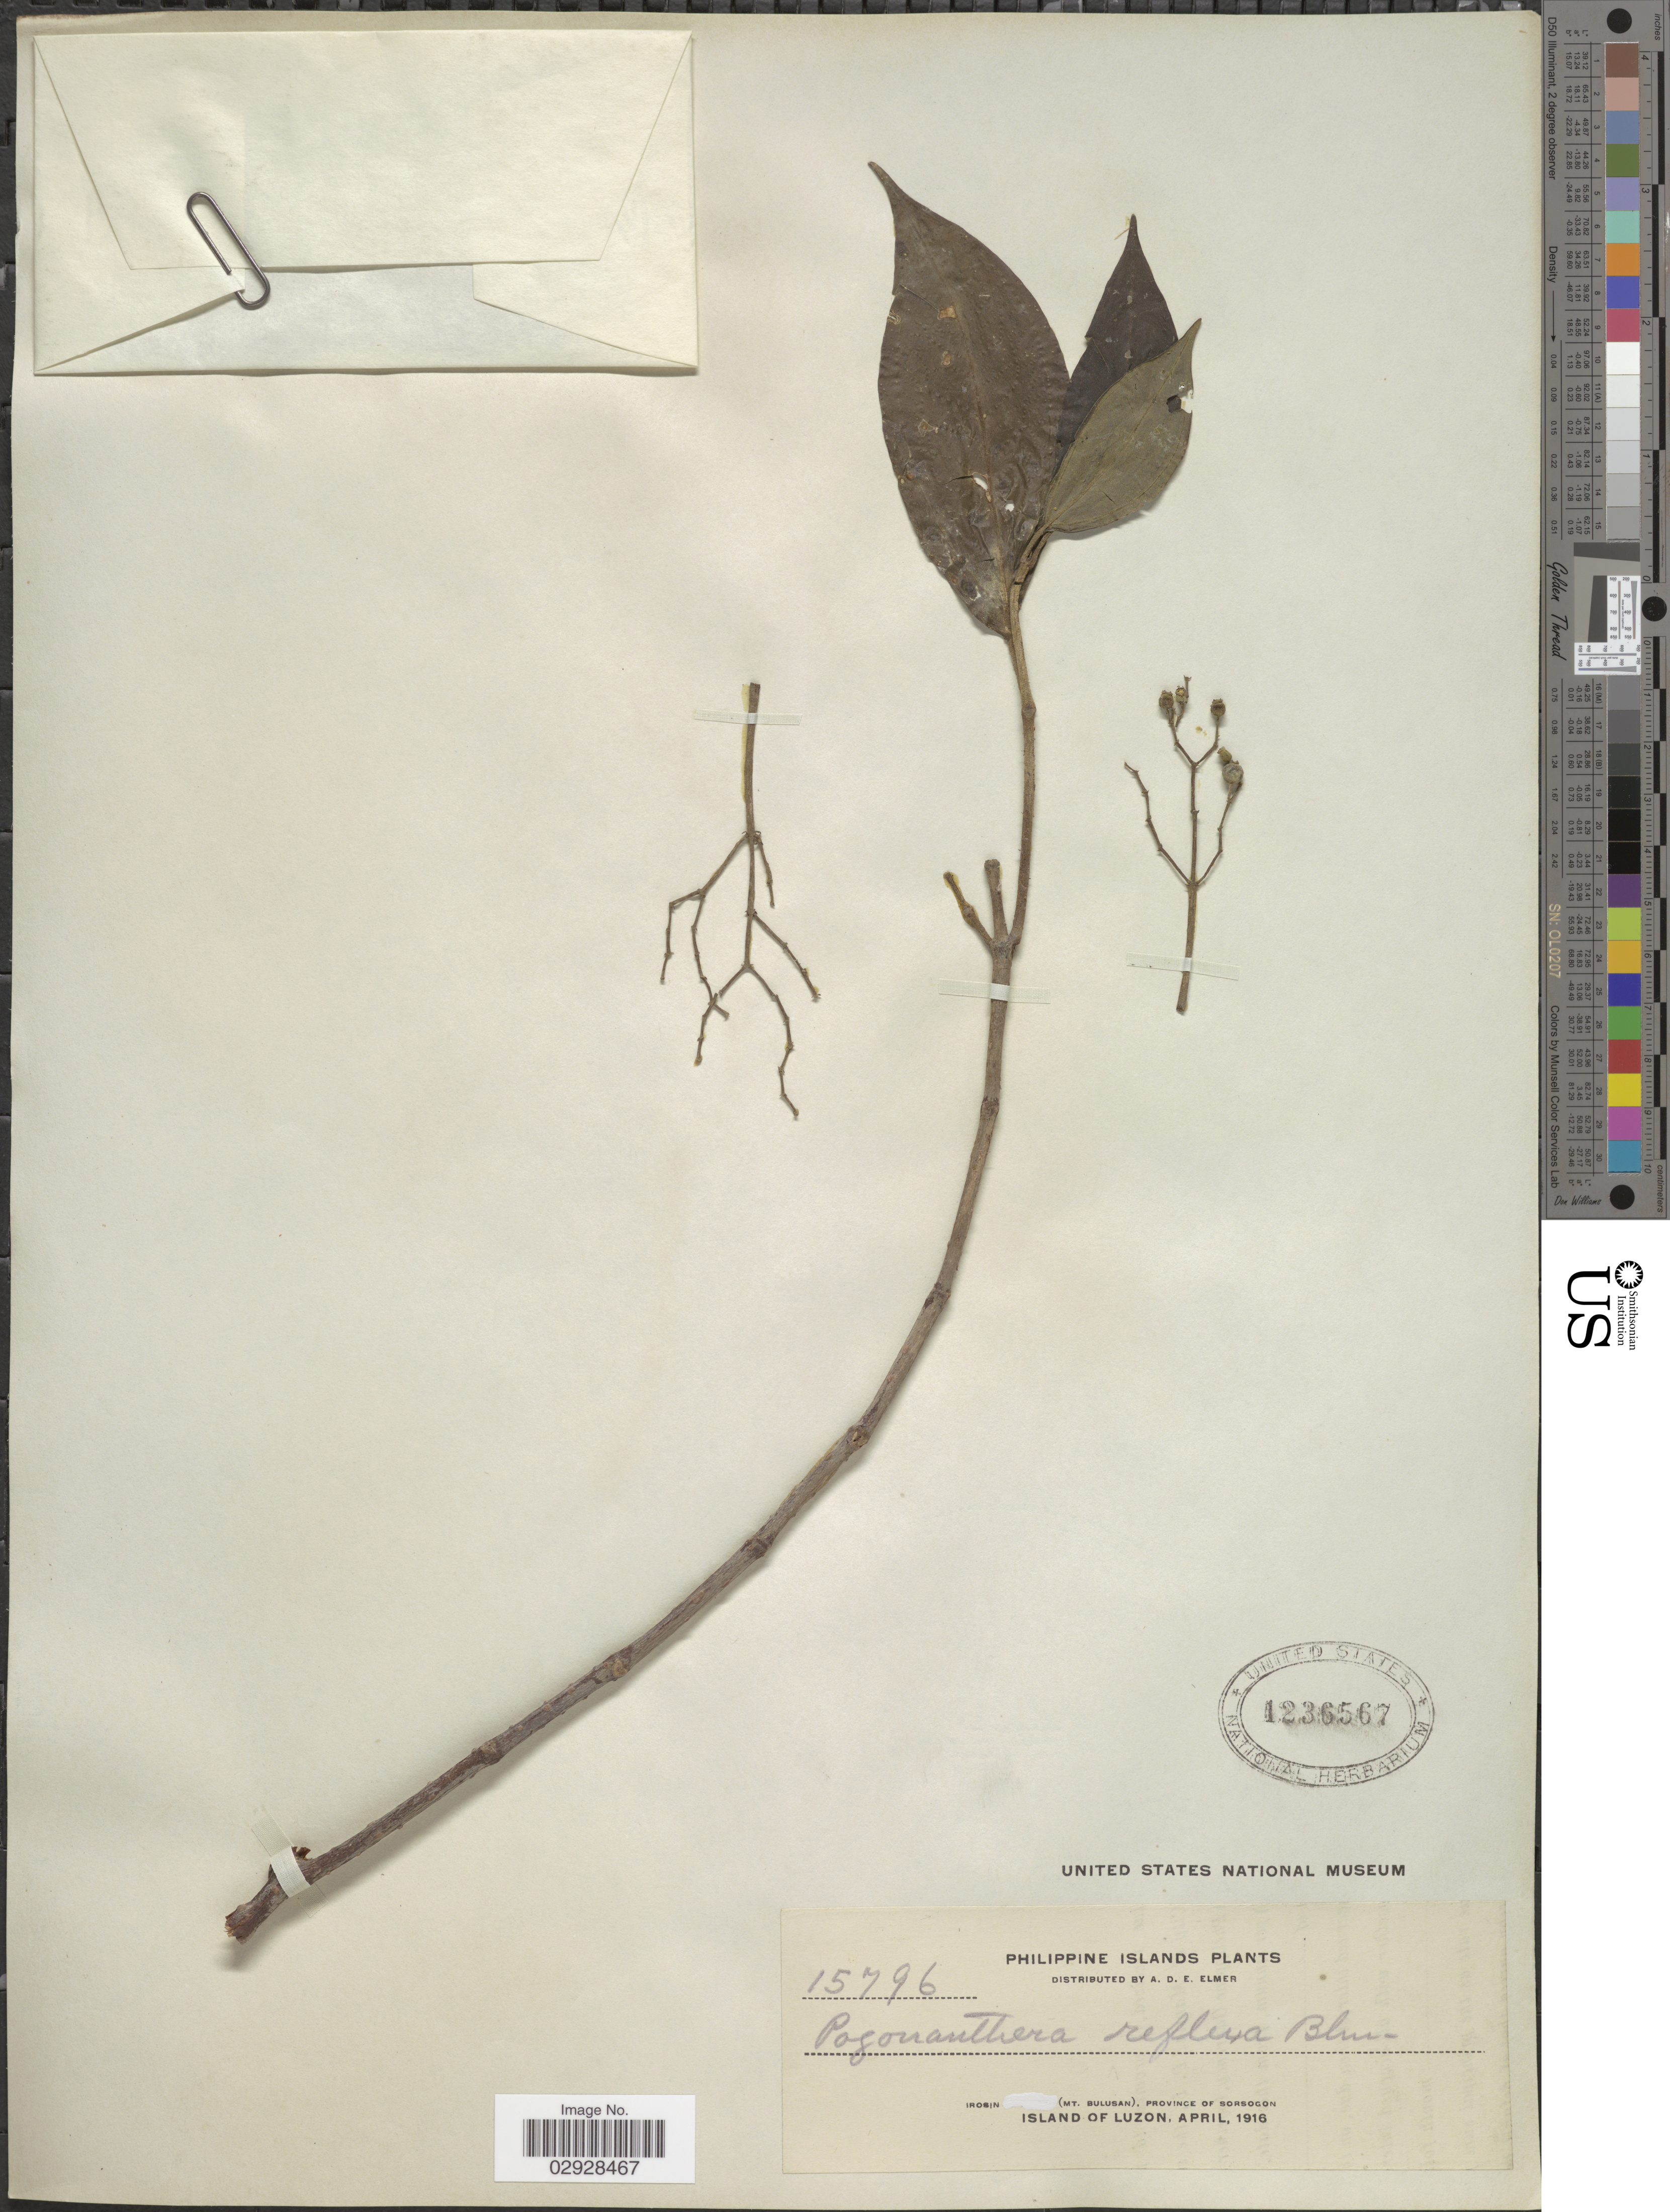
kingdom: Plantae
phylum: Tracheophyta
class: Magnoliopsida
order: Myrtales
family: Melastomataceae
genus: Pachycentria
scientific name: Pachycentria pulverulenta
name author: (Jack) Clausing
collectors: A. D. E. Elmer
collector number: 15796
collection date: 1916-04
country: Philippines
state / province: Bicol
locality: Philippine Islands. Irosin (Mt. Bulusan), Province of Sorsogon. Island of Luzon.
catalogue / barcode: US 1236567